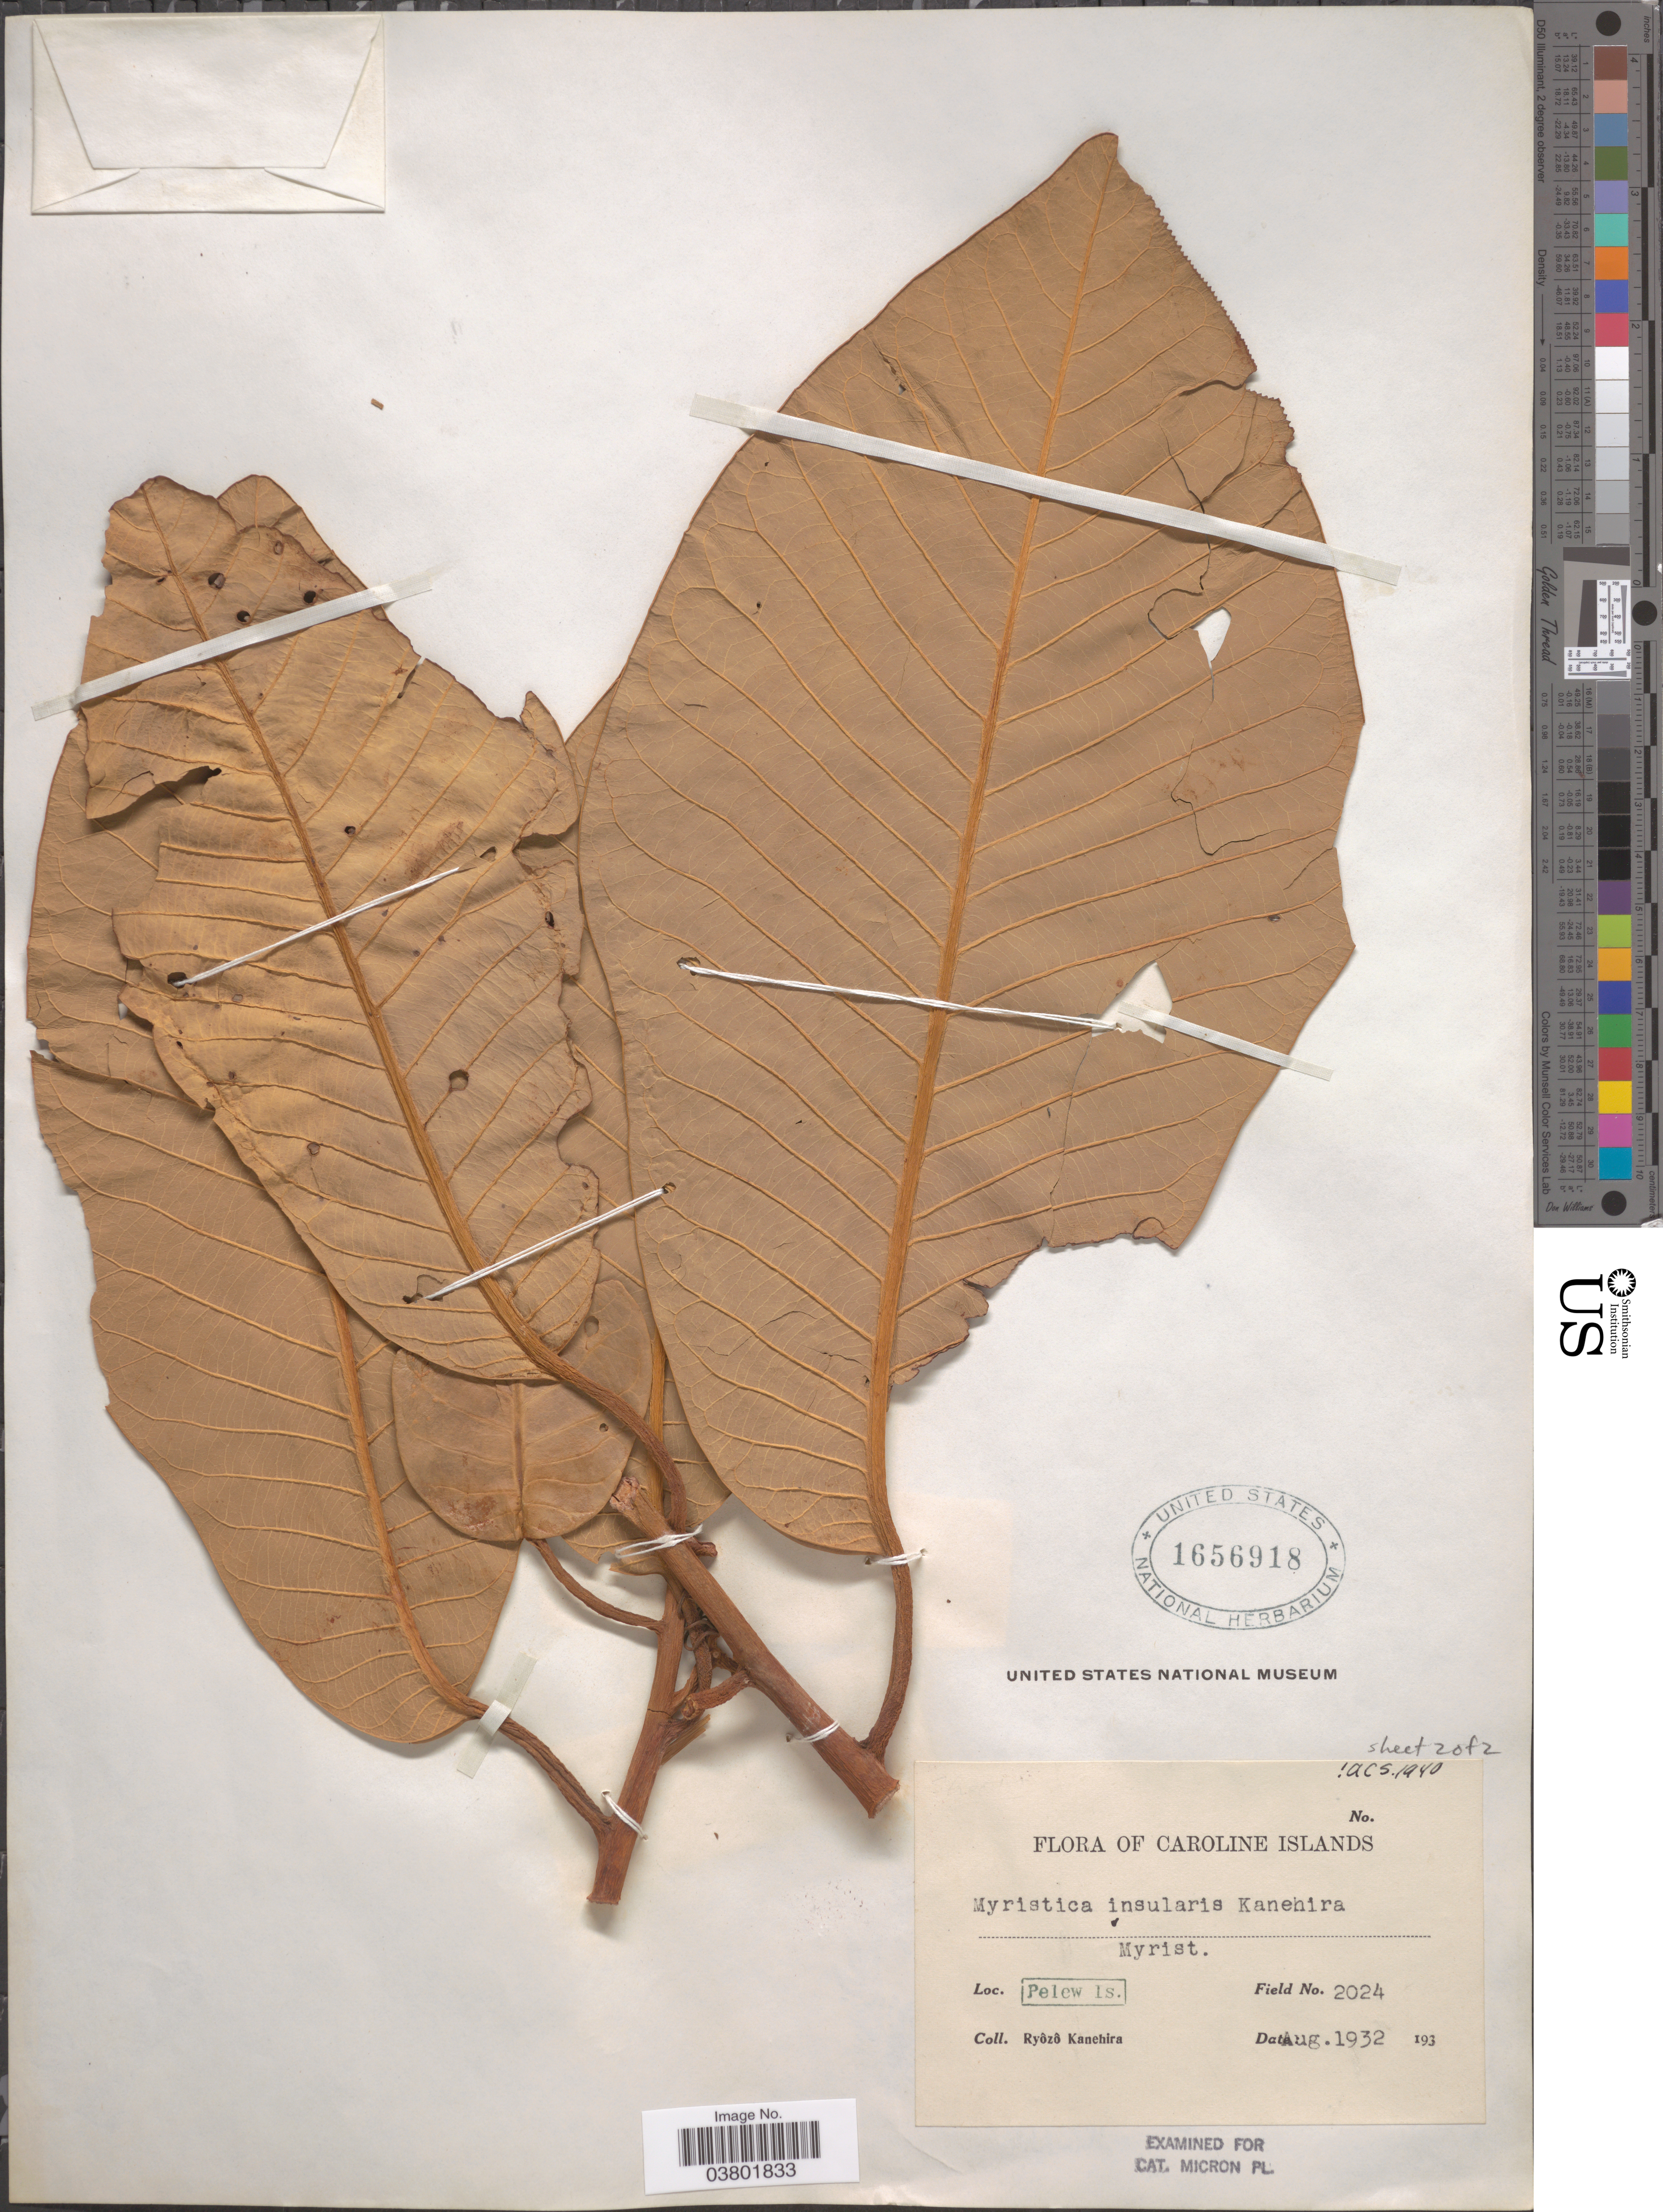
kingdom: Plantae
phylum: Tracheophyta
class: Magnoliopsida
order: Magnoliales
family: Myristicaceae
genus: Myristica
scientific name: Myristica hypargyraea subsp. insularis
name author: (Kaneh.) W.J. de Wilde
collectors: R. Kanehira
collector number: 2024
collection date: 1932-08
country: Palau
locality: Caroline Islands. Pelew Is.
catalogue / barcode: US 1656918